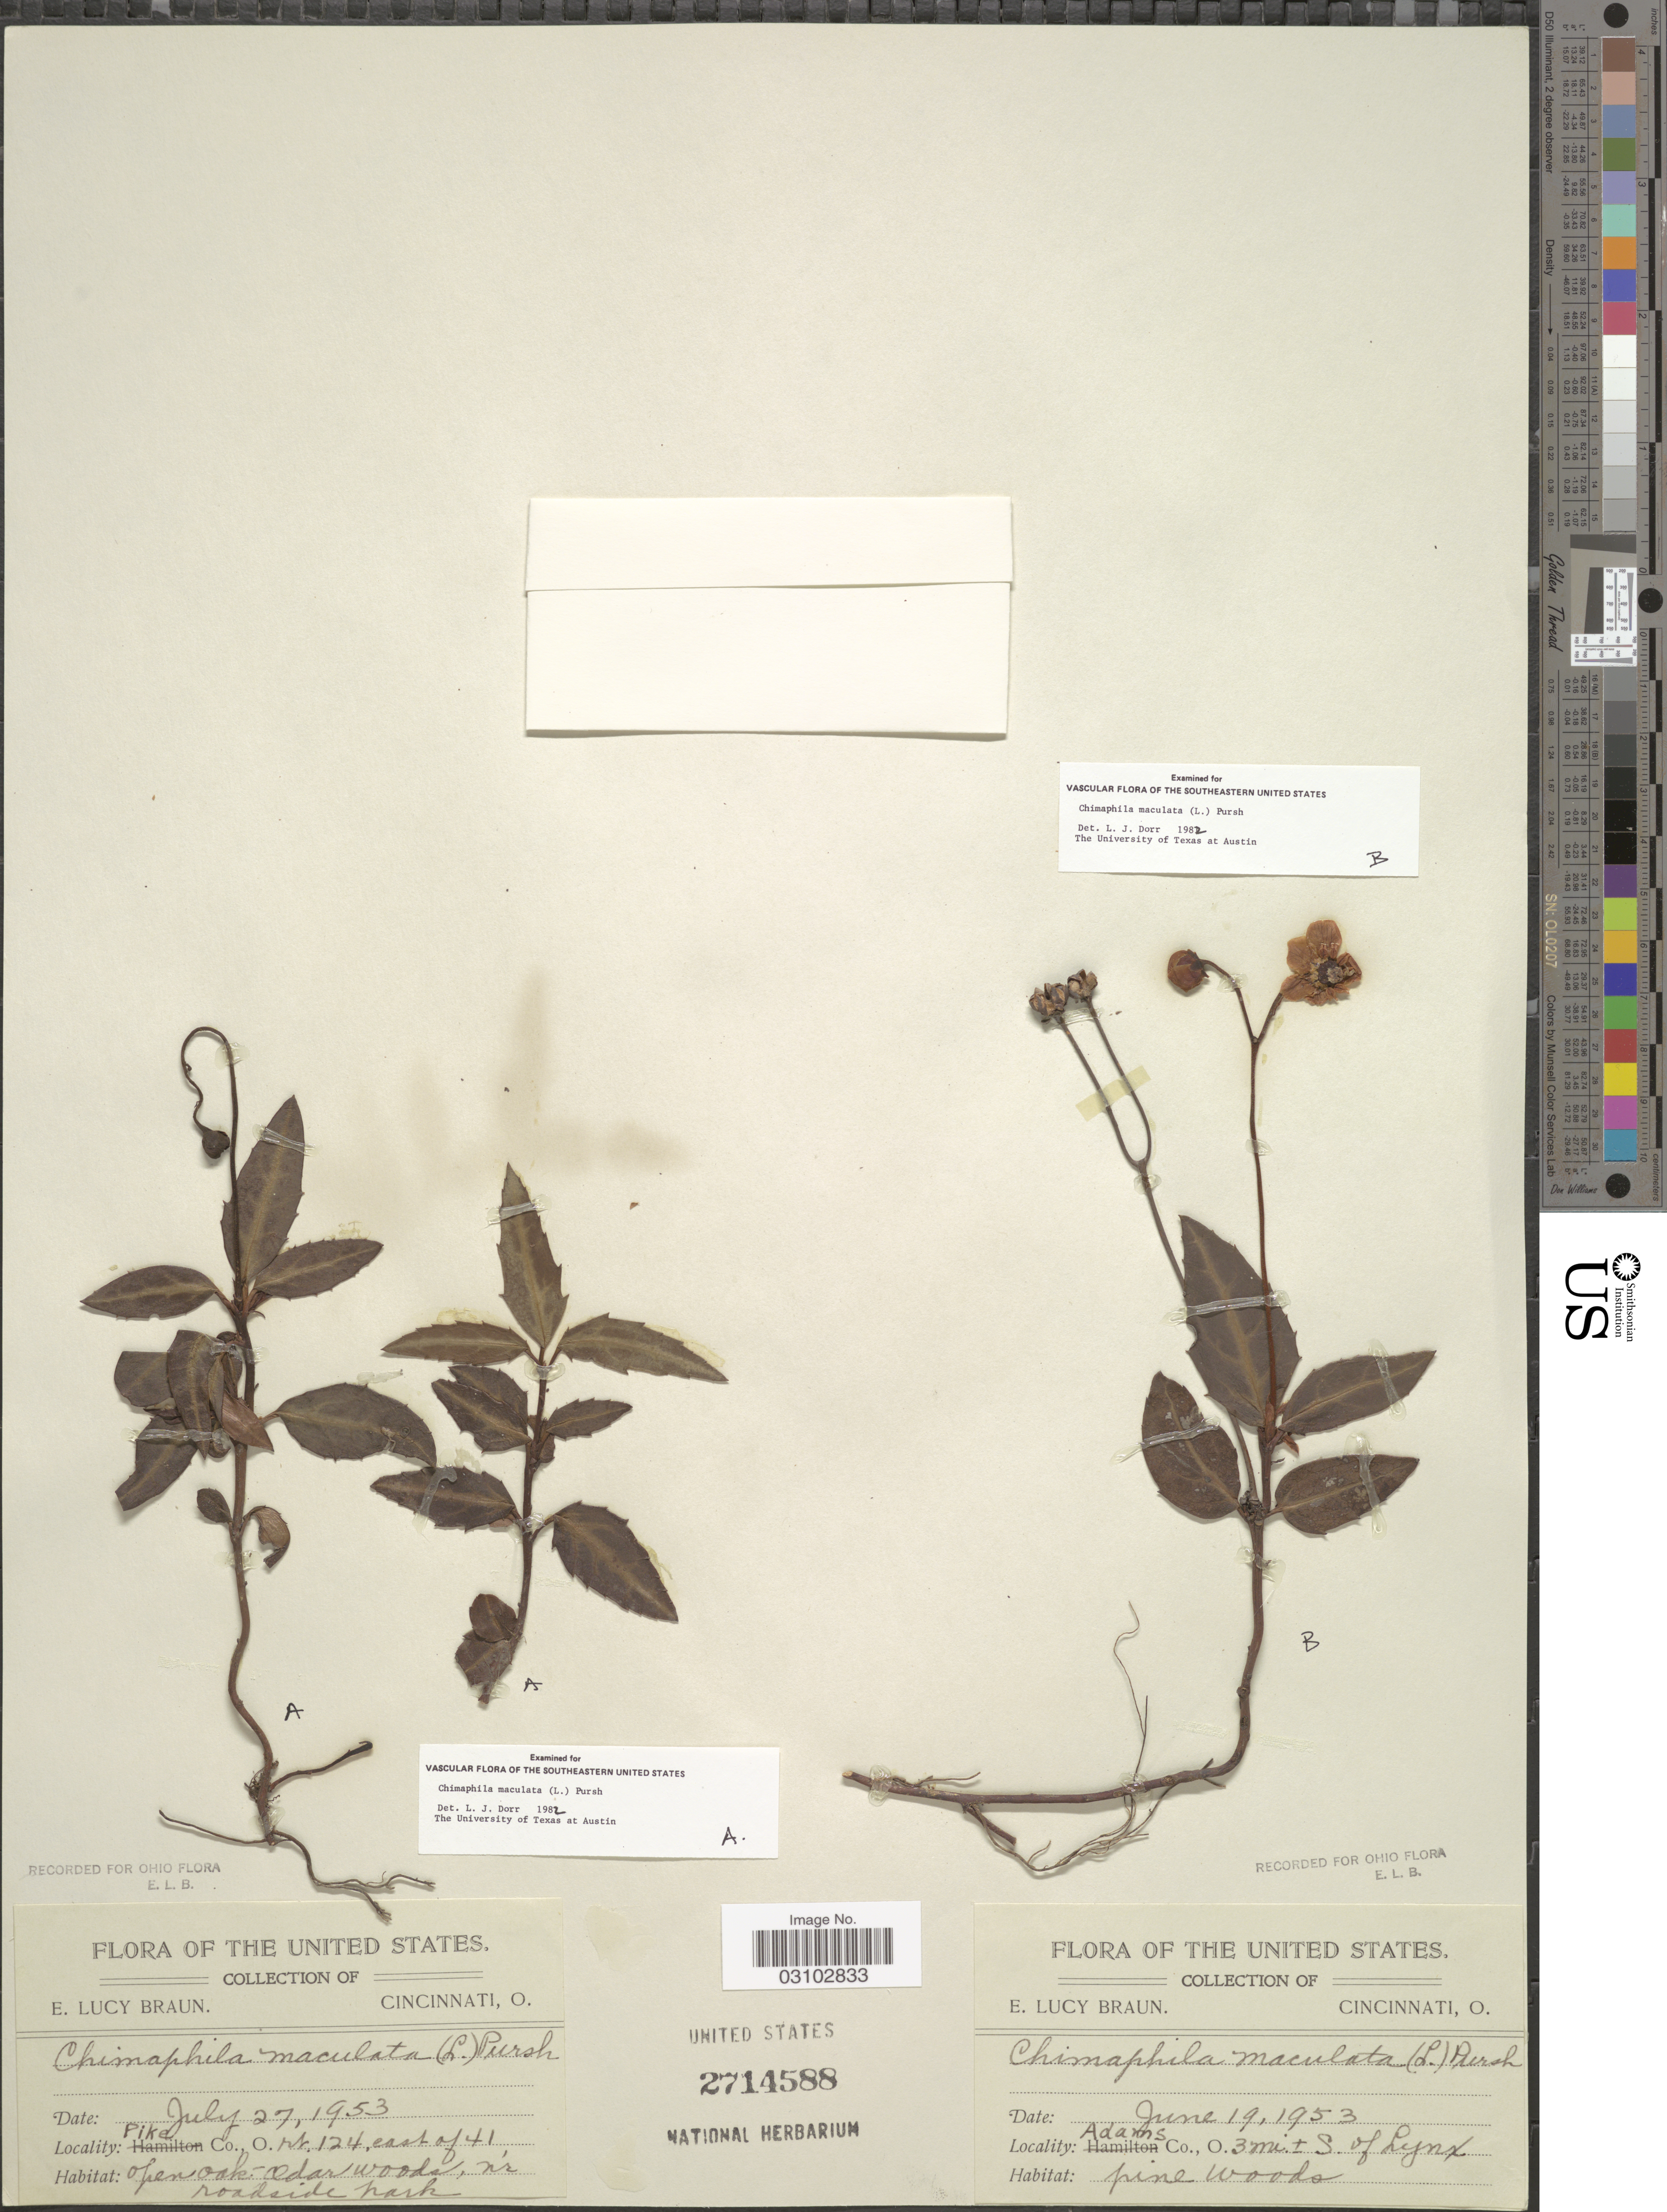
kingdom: Plantae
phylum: Tracheophyta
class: Magnoliopsida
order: Ericales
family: Ericaceae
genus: Chimaphila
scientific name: Chimaphila maculata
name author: (L.) Pursh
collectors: E. L. Braun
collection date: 1953-06-19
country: United States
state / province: Ohio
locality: Adams Co., 3 mi. ± S. of Lynx.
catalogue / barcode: US 2714588-2